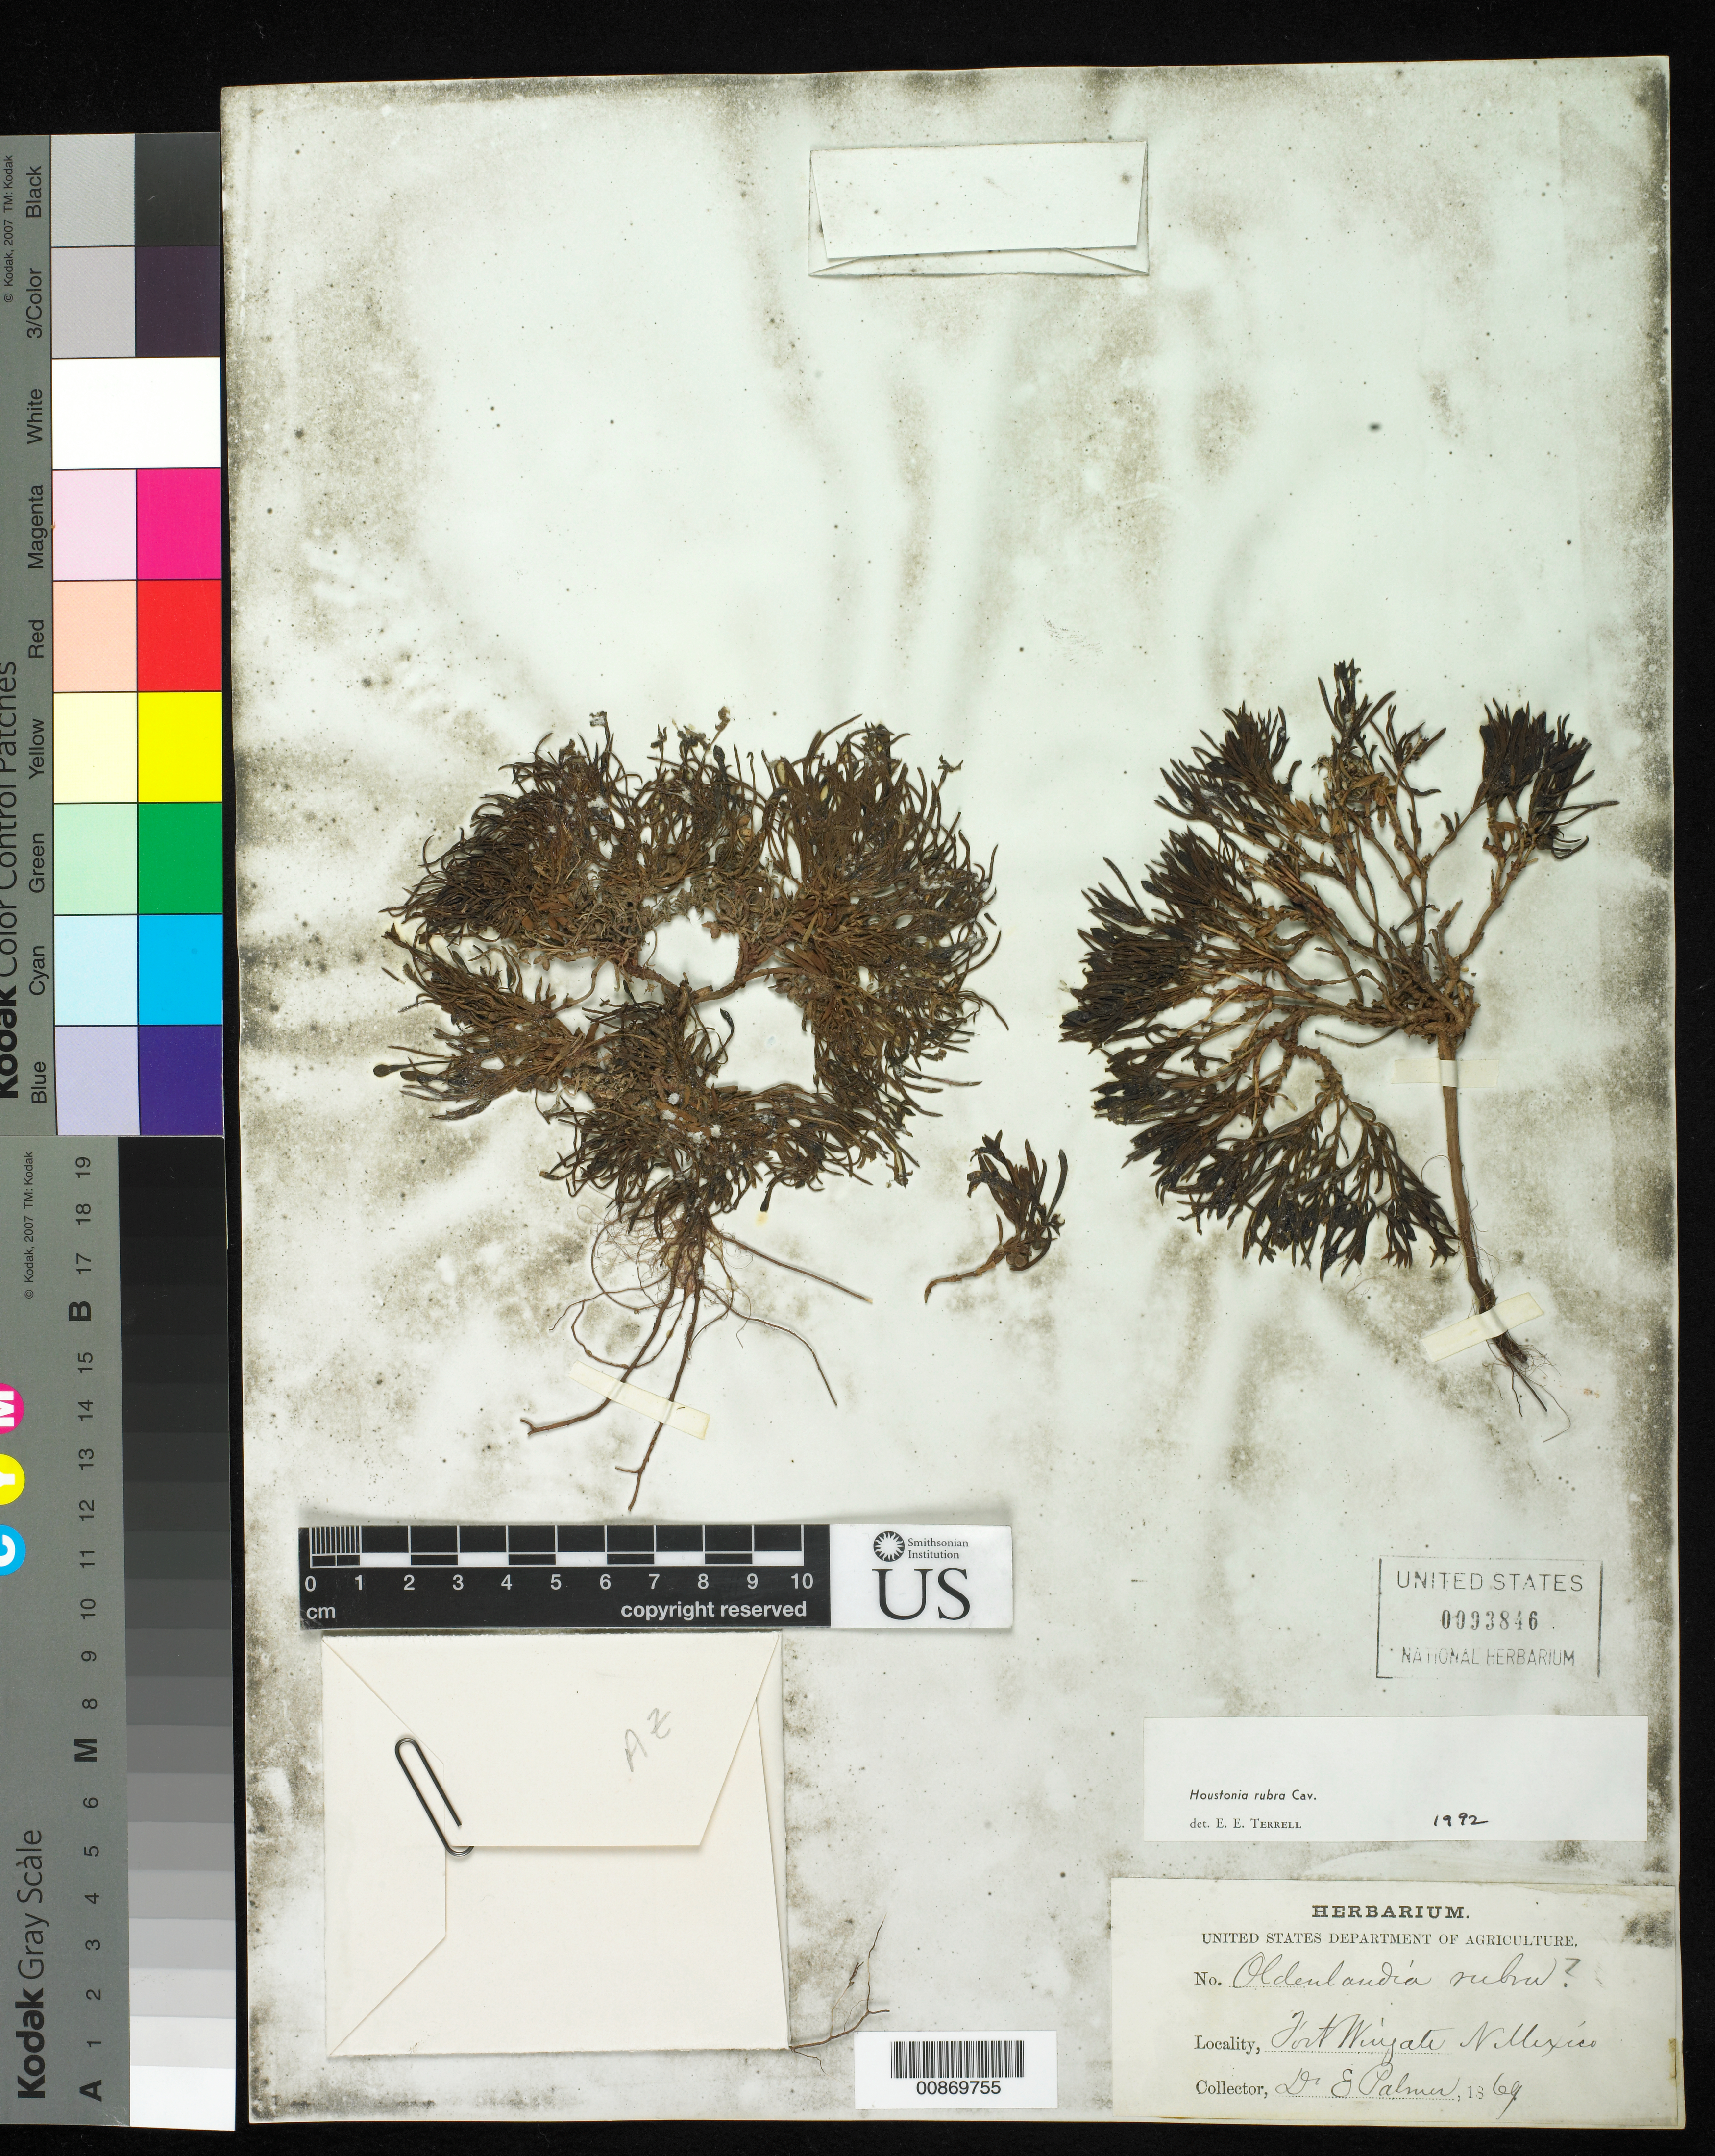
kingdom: Plantae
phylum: Tracheophyta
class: Magnoliopsida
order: Gentianales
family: Rubiaceae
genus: Houstonia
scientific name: Houstonia rubra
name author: Cav.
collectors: E. Palmer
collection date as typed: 1869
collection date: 1869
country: United States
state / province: New Mexico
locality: Fort Wingate, New Mexico.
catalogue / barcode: US 93846